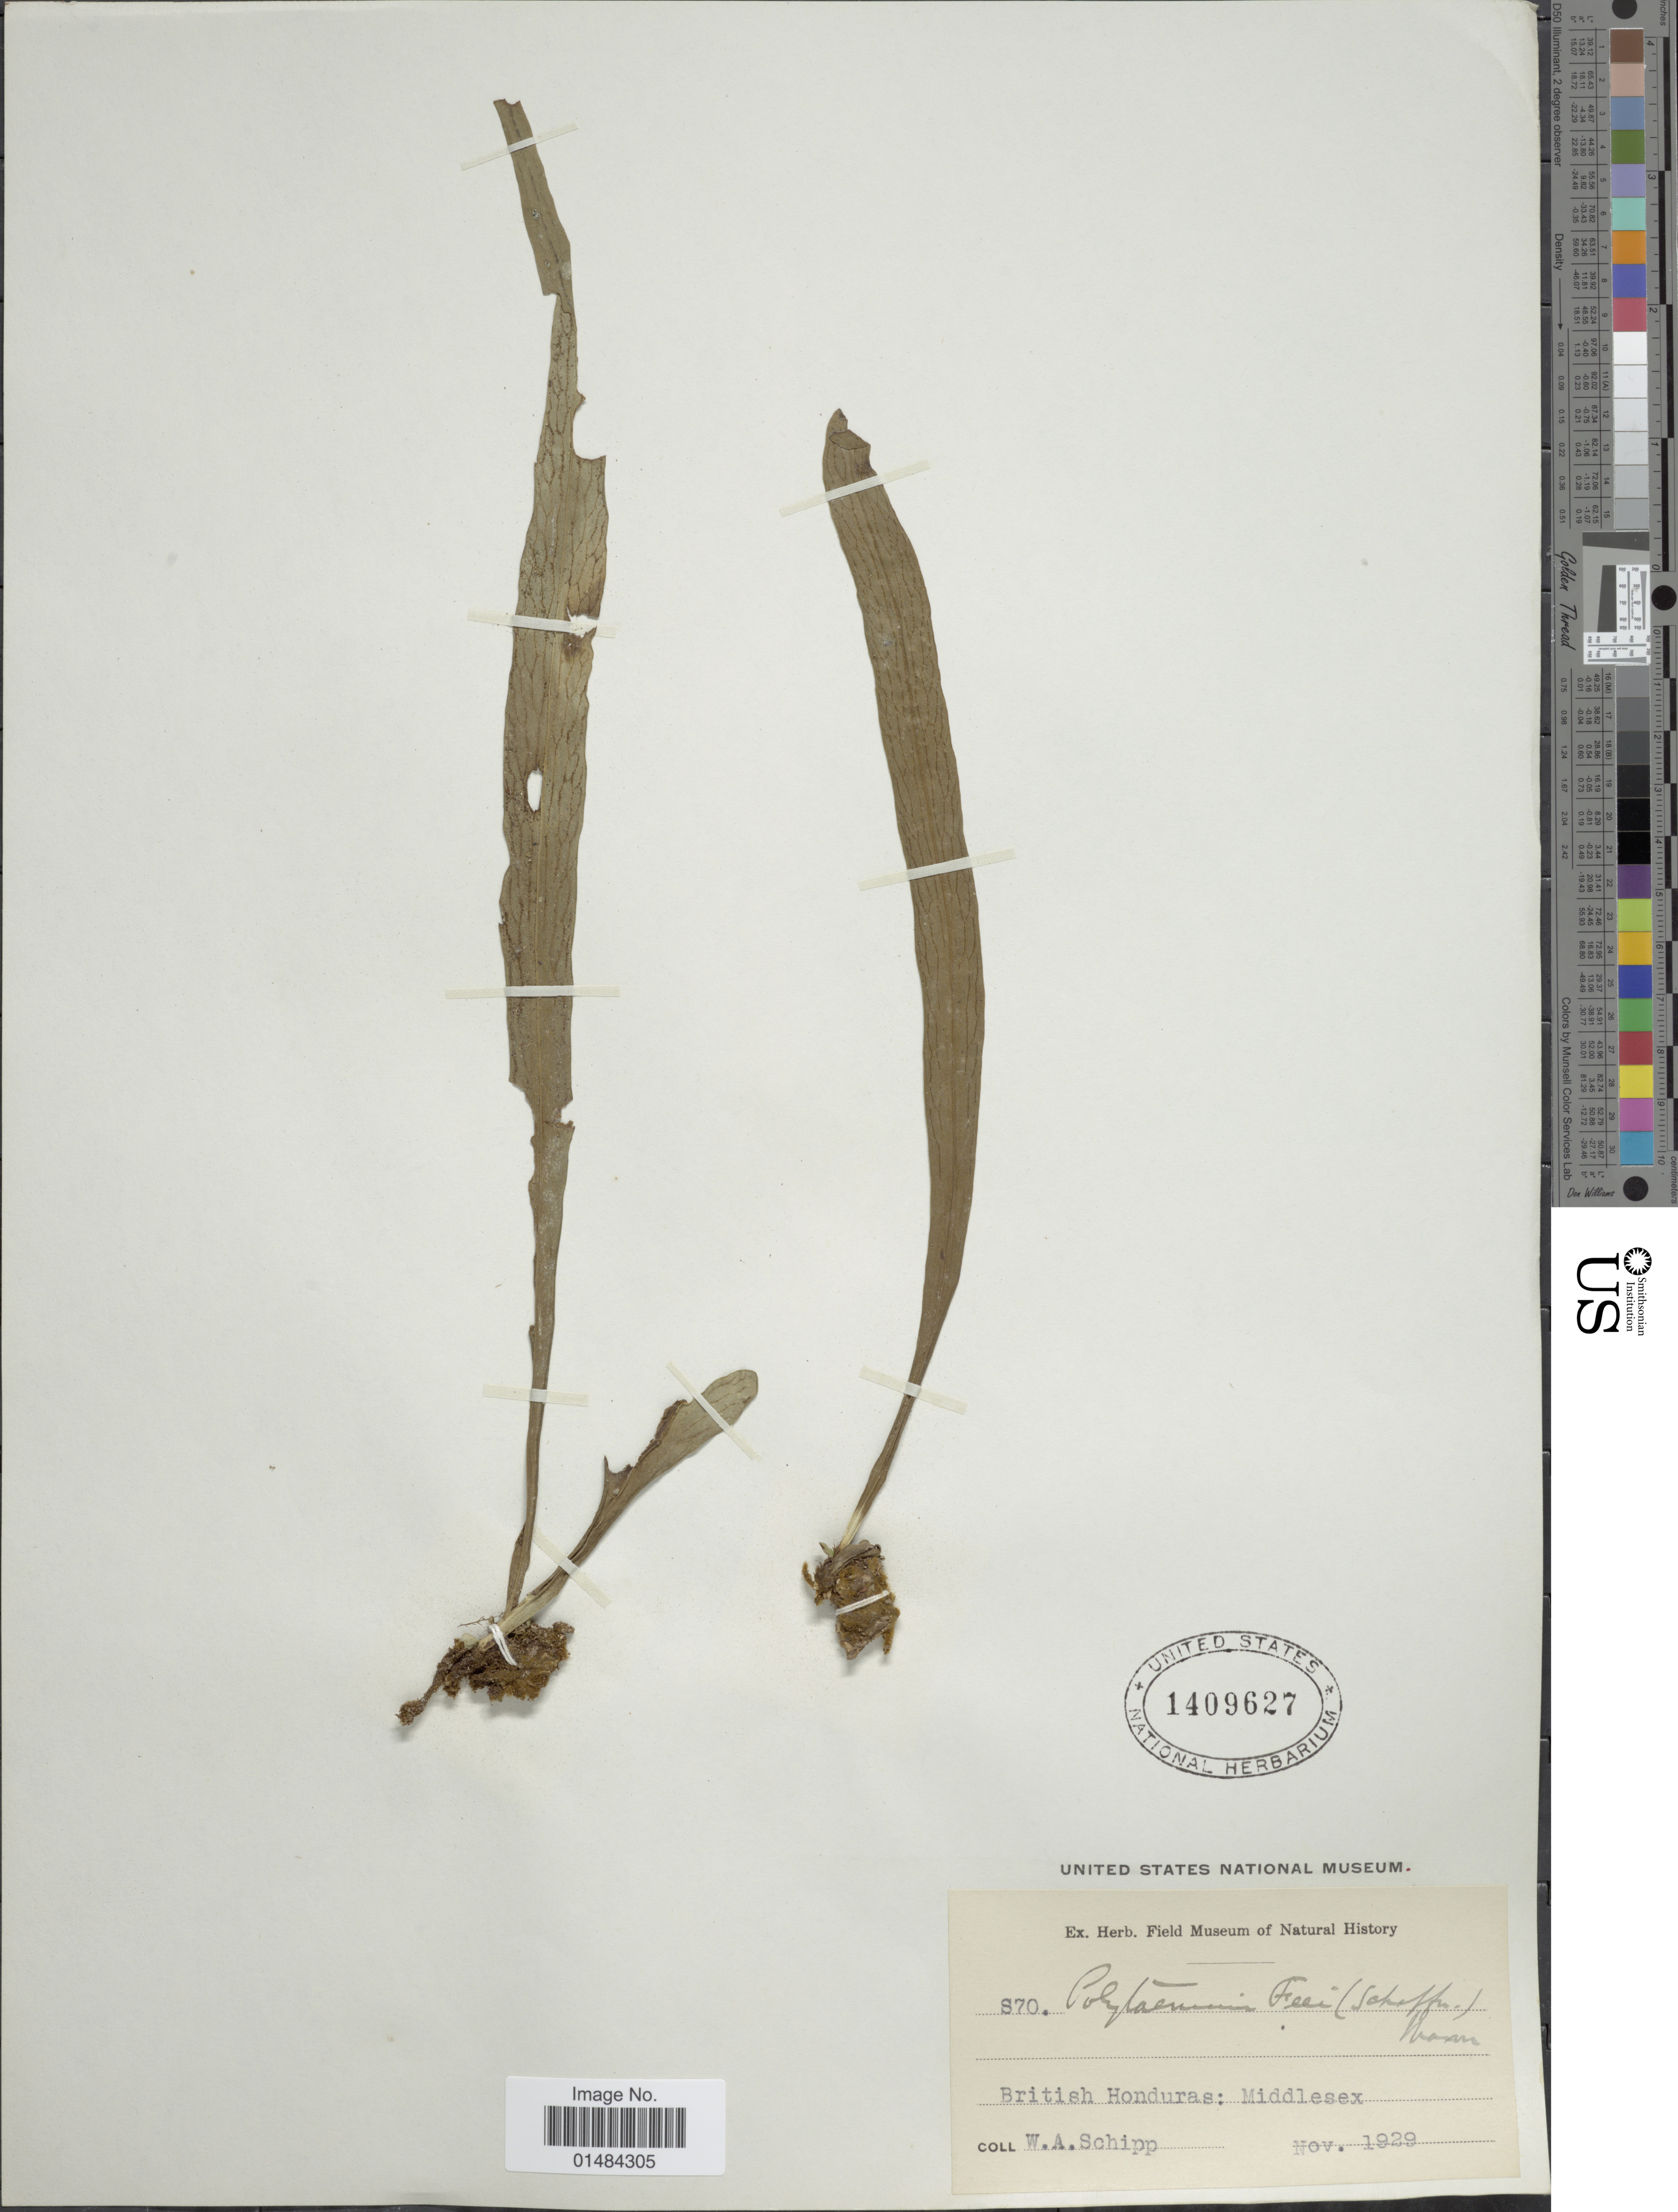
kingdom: Plantae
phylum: Tracheophyta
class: Polypodiopsida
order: Polypodiales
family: Pteridaceae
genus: Polytaenium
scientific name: Polytaenium lanceolatum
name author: (L.) Desv.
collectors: W. Schipp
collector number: S70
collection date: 1929-11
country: Belize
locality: British Honduras, Middlesex.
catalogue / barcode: US 1409627